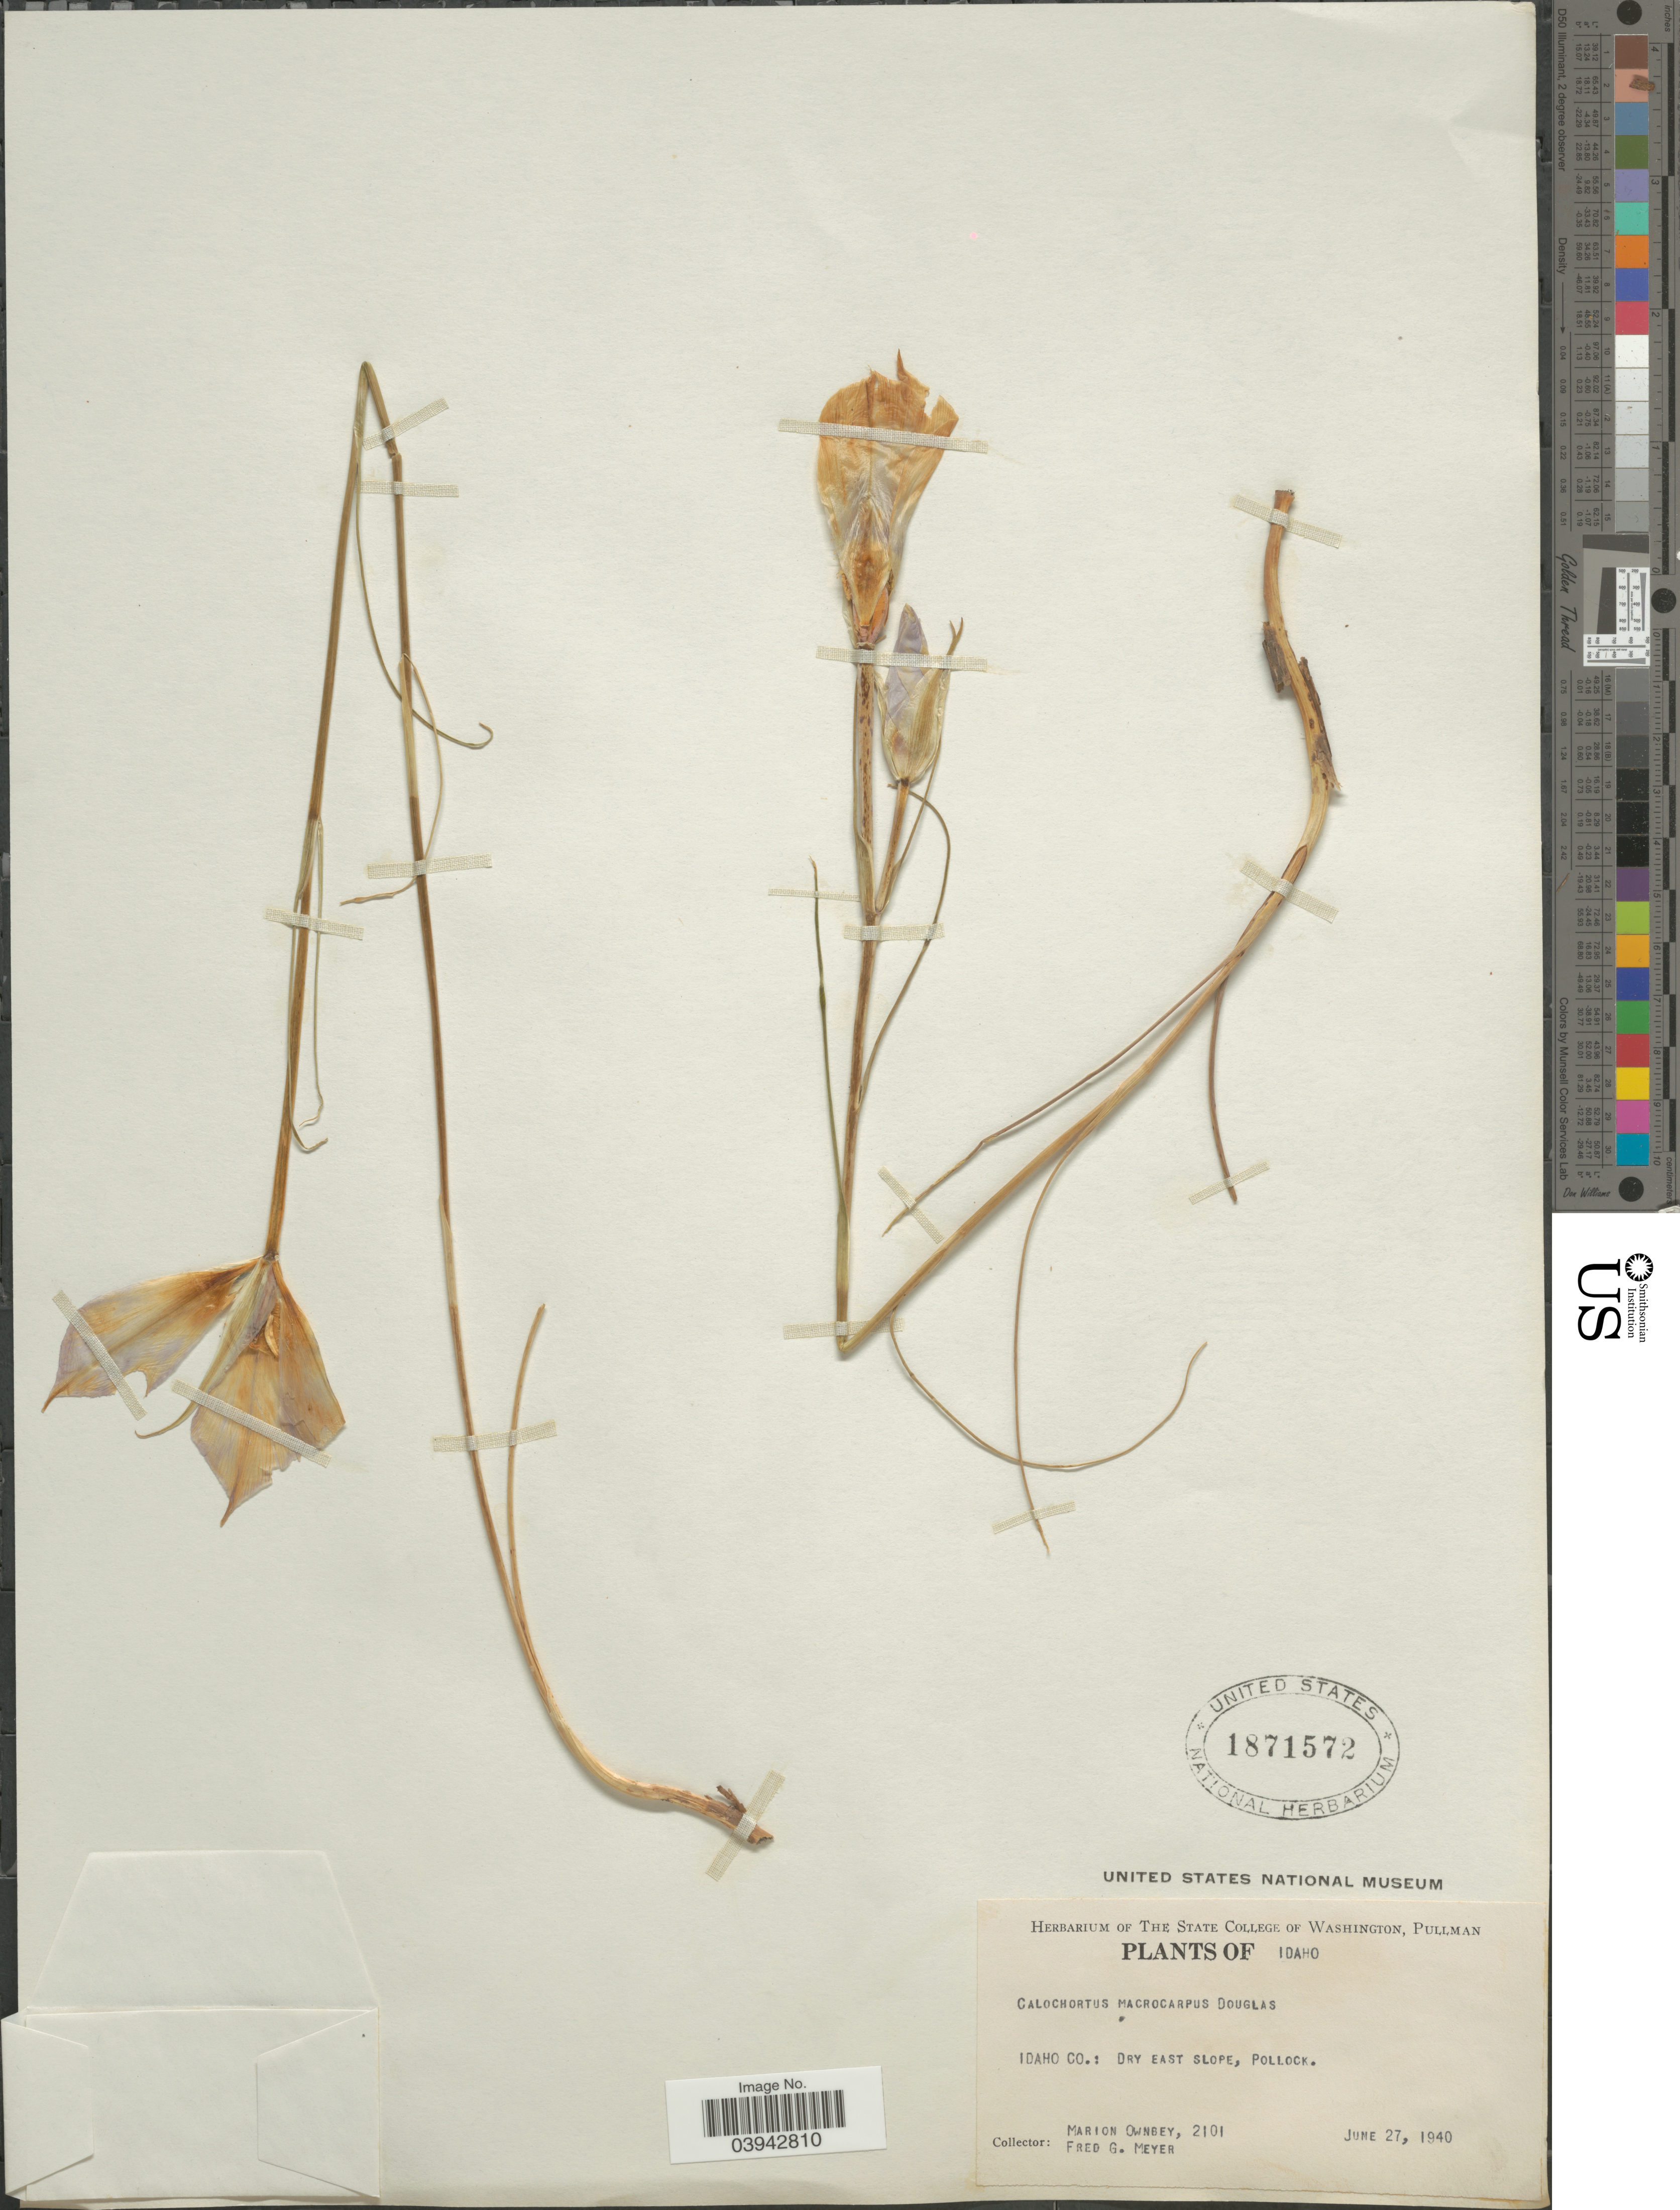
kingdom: Plantae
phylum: Tracheophyta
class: Liliopsida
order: Liliales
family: Liliaceae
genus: Calochortus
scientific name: Calochortus macrocarpus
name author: Douglas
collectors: M. Ownbey & F. G. Meyer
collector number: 2101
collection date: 1940-06-27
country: United States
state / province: Idaho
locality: Idaho Co.: Dry East slope, Pollock.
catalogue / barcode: US 1871572